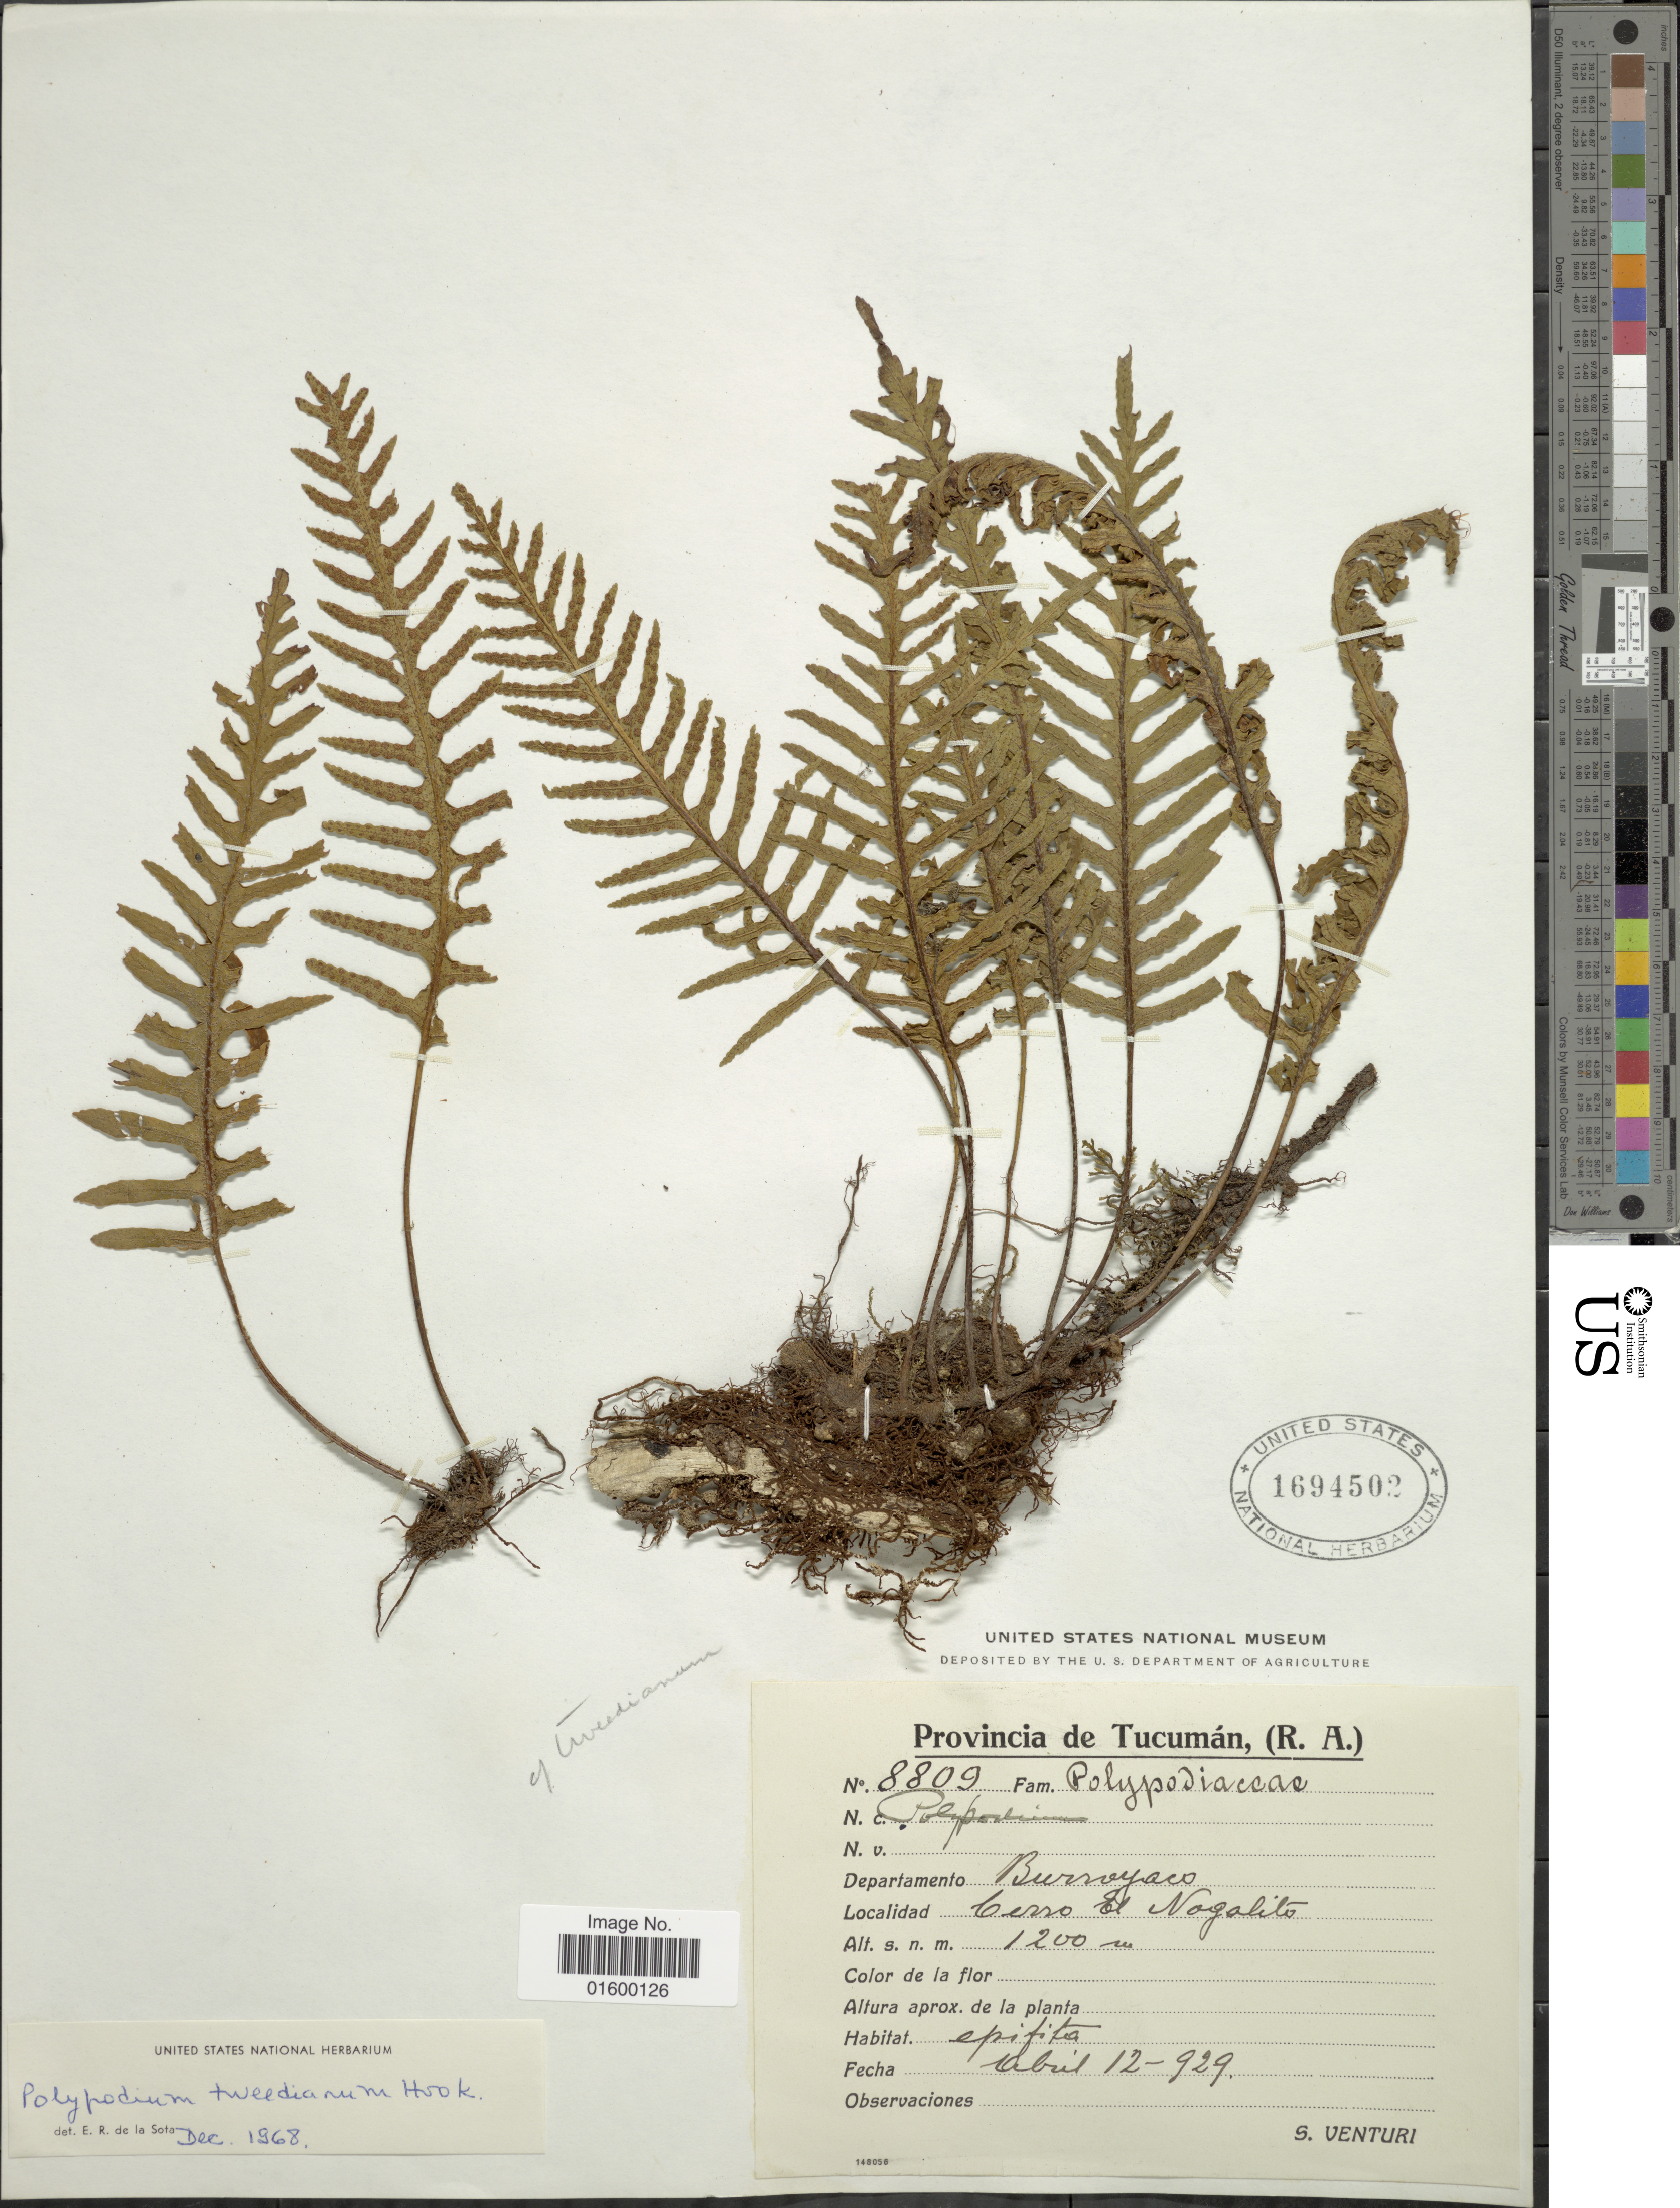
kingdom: Plantae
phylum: Tracheophyta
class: Polypodiopsida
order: Polypodiales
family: Polypodiaceae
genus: Pleopeltis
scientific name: Pleopeltis tweediana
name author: (Hook.) A.R. Sm.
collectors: S. Venturi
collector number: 8809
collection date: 1929-04-12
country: Argentina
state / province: Tucumán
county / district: Burruyacú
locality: Cerro El Nogalito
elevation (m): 1200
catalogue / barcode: US 1694502